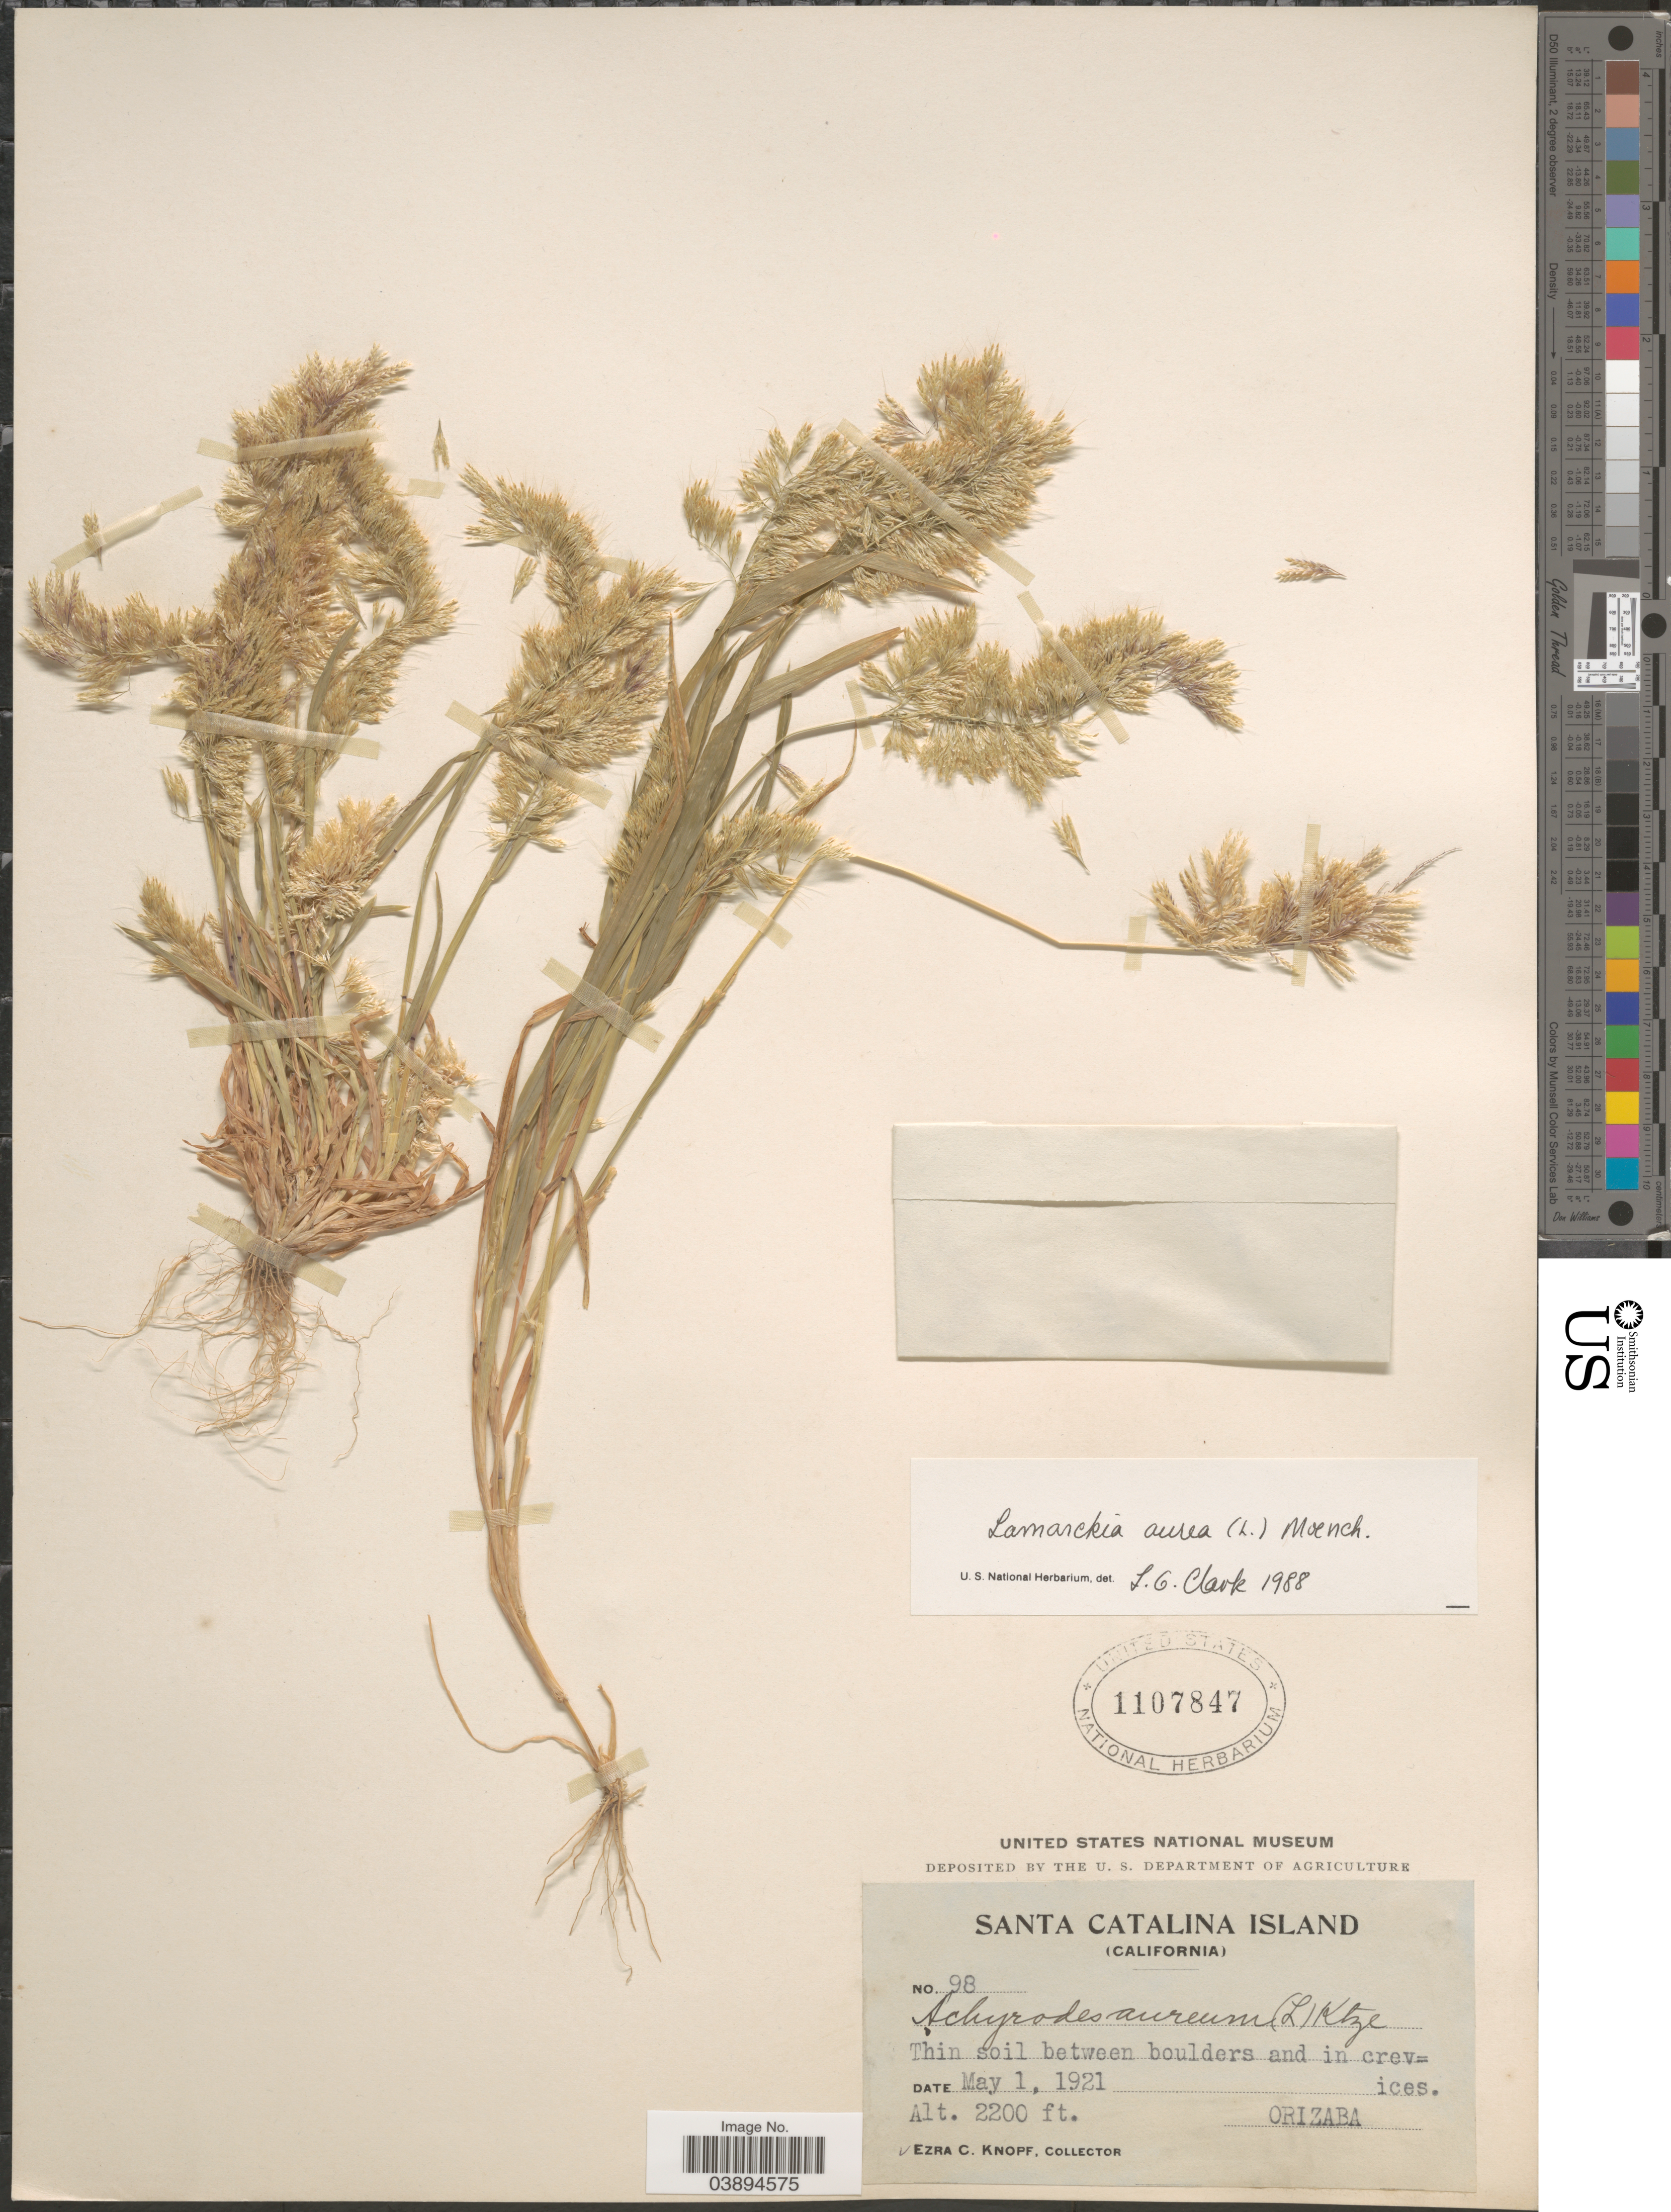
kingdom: Plantae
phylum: Tracheophyta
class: Liliopsida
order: Poales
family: Poaceae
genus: Lamarckia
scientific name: Lamarckia aurea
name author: (L.) Moench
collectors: E. Knopf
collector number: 98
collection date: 1921-05-01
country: United States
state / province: California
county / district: Los Angeles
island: Santa Catalina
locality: Santa Catalina Island. Orizaba.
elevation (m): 671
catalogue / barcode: US 1107847